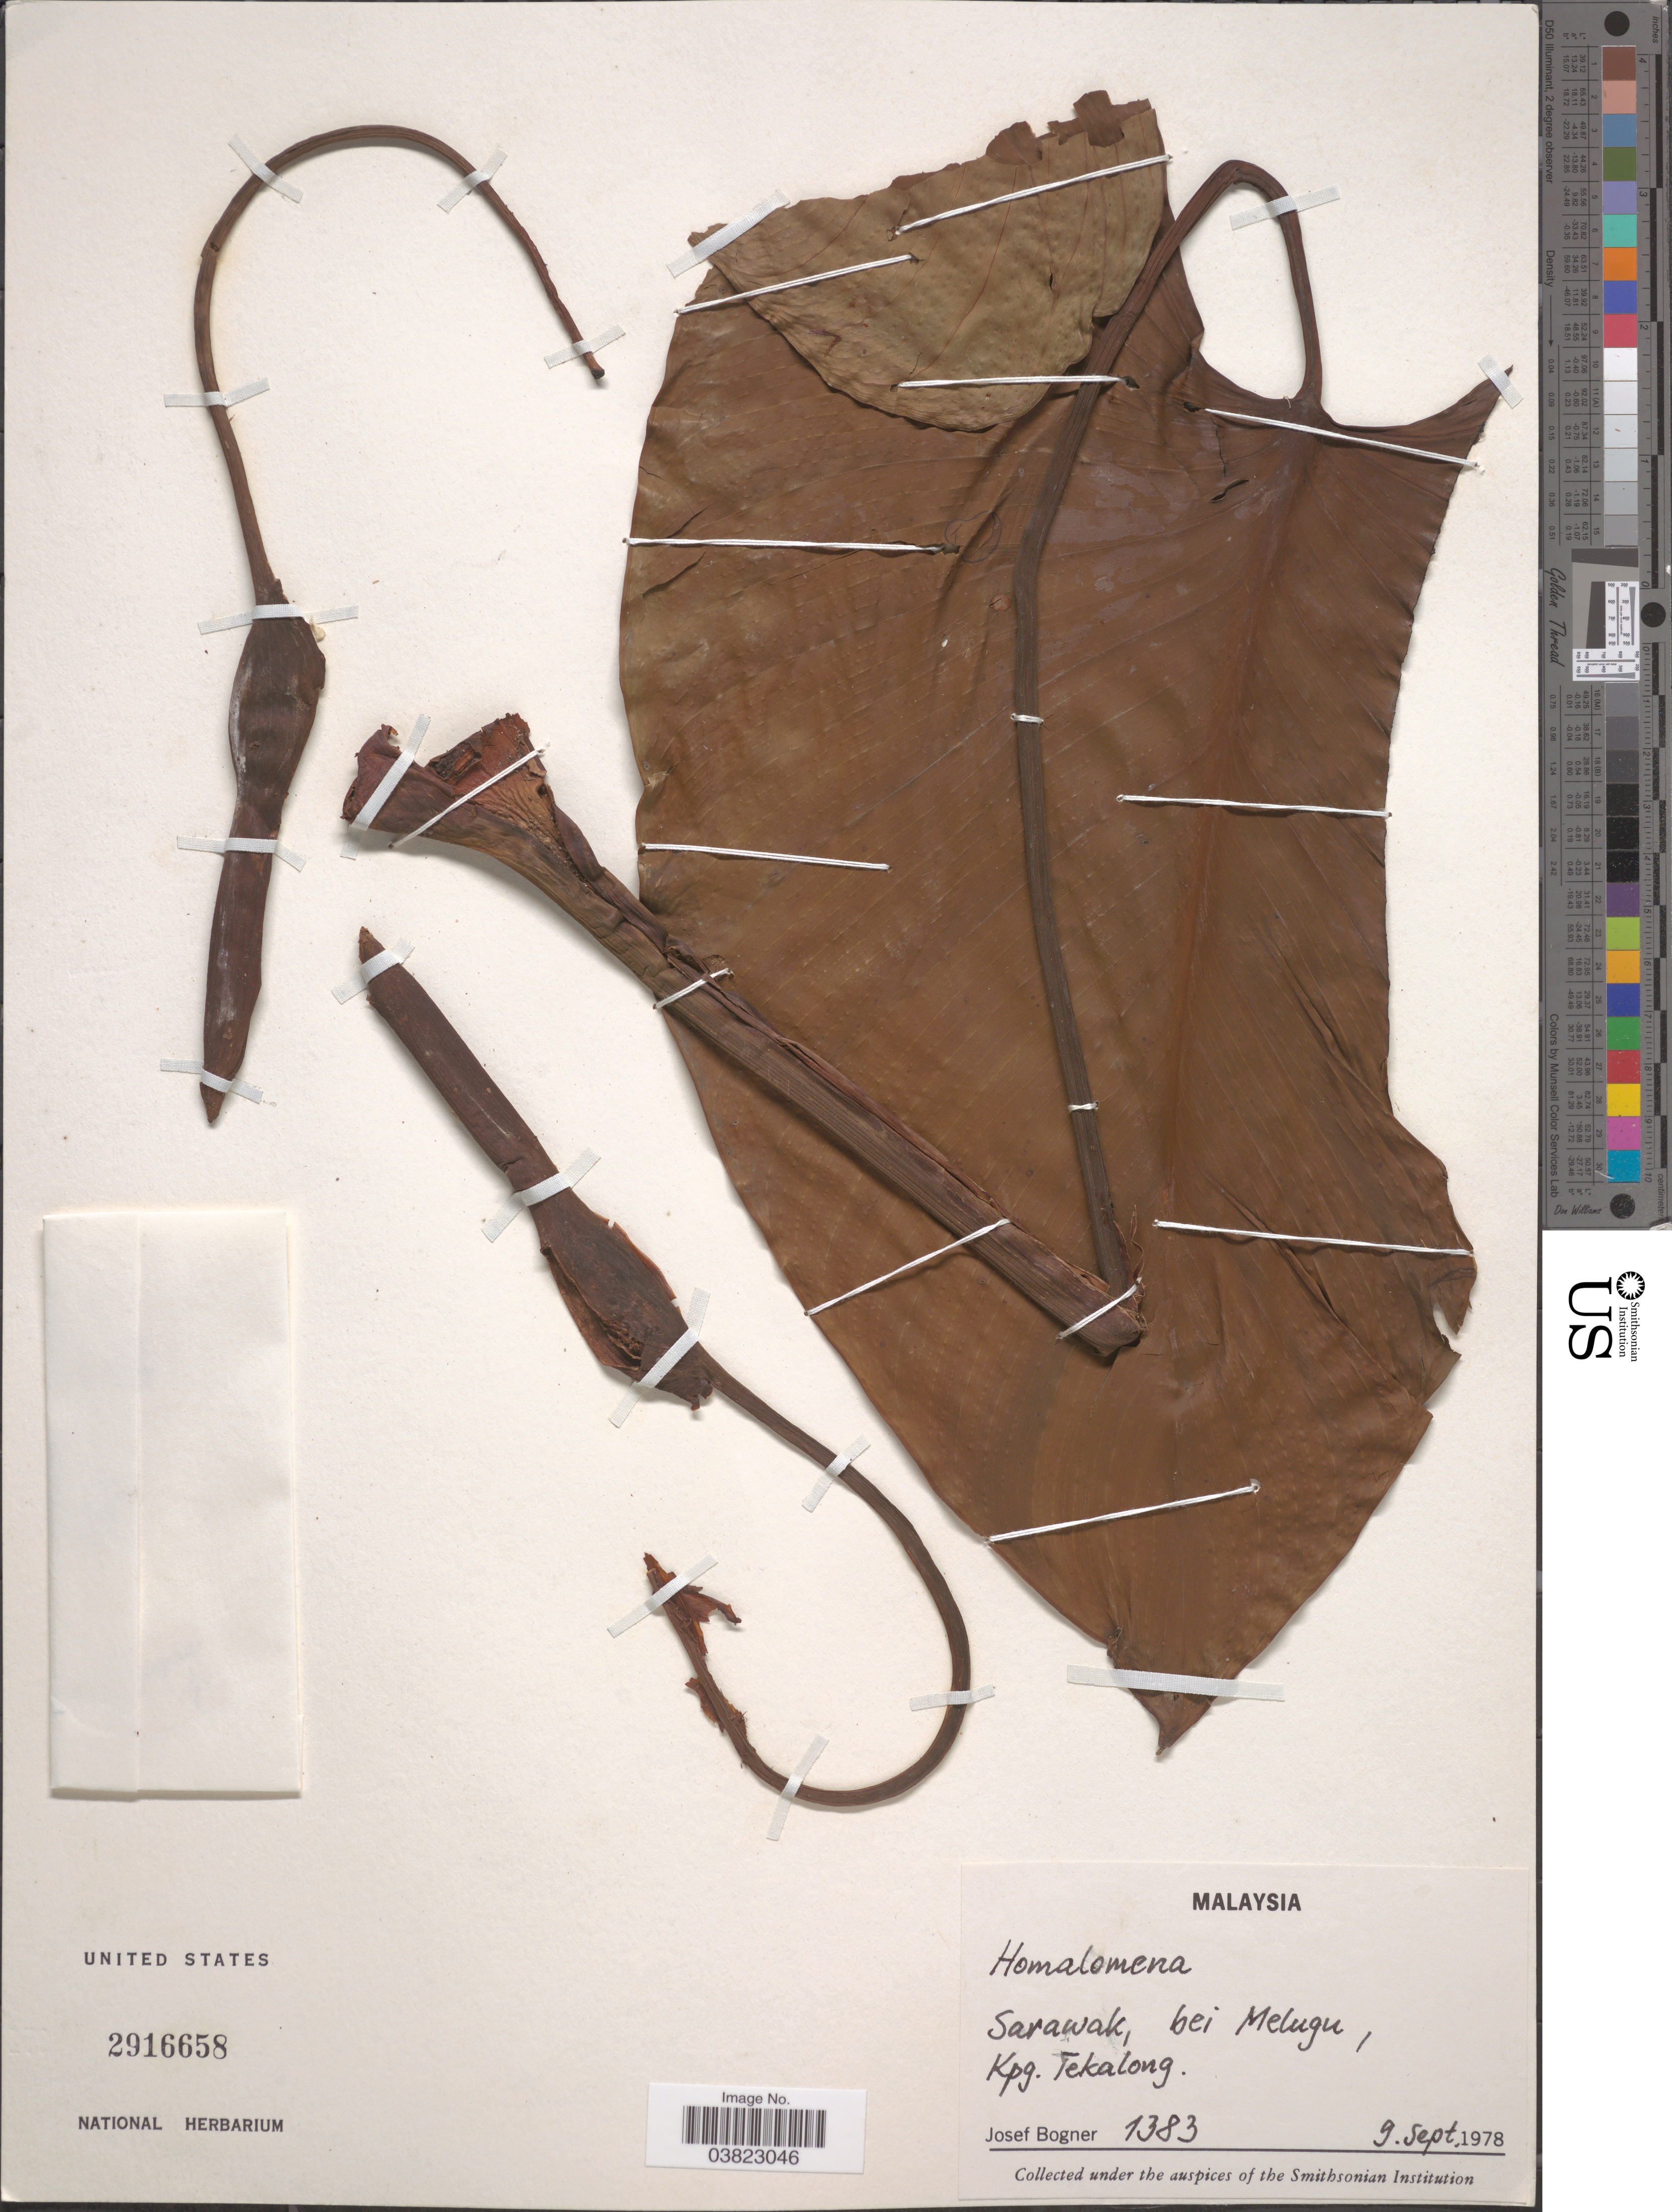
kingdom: Plantae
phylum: Tracheophyta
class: Liliopsida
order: Alismatales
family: Araceae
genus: Homalomena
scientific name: Homalomena sp.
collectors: J. Bogner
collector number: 1383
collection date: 1978-09-09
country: Malaysia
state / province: Sarawak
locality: Bei Melugu, Kpg. Tekalong.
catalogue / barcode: US 2916658